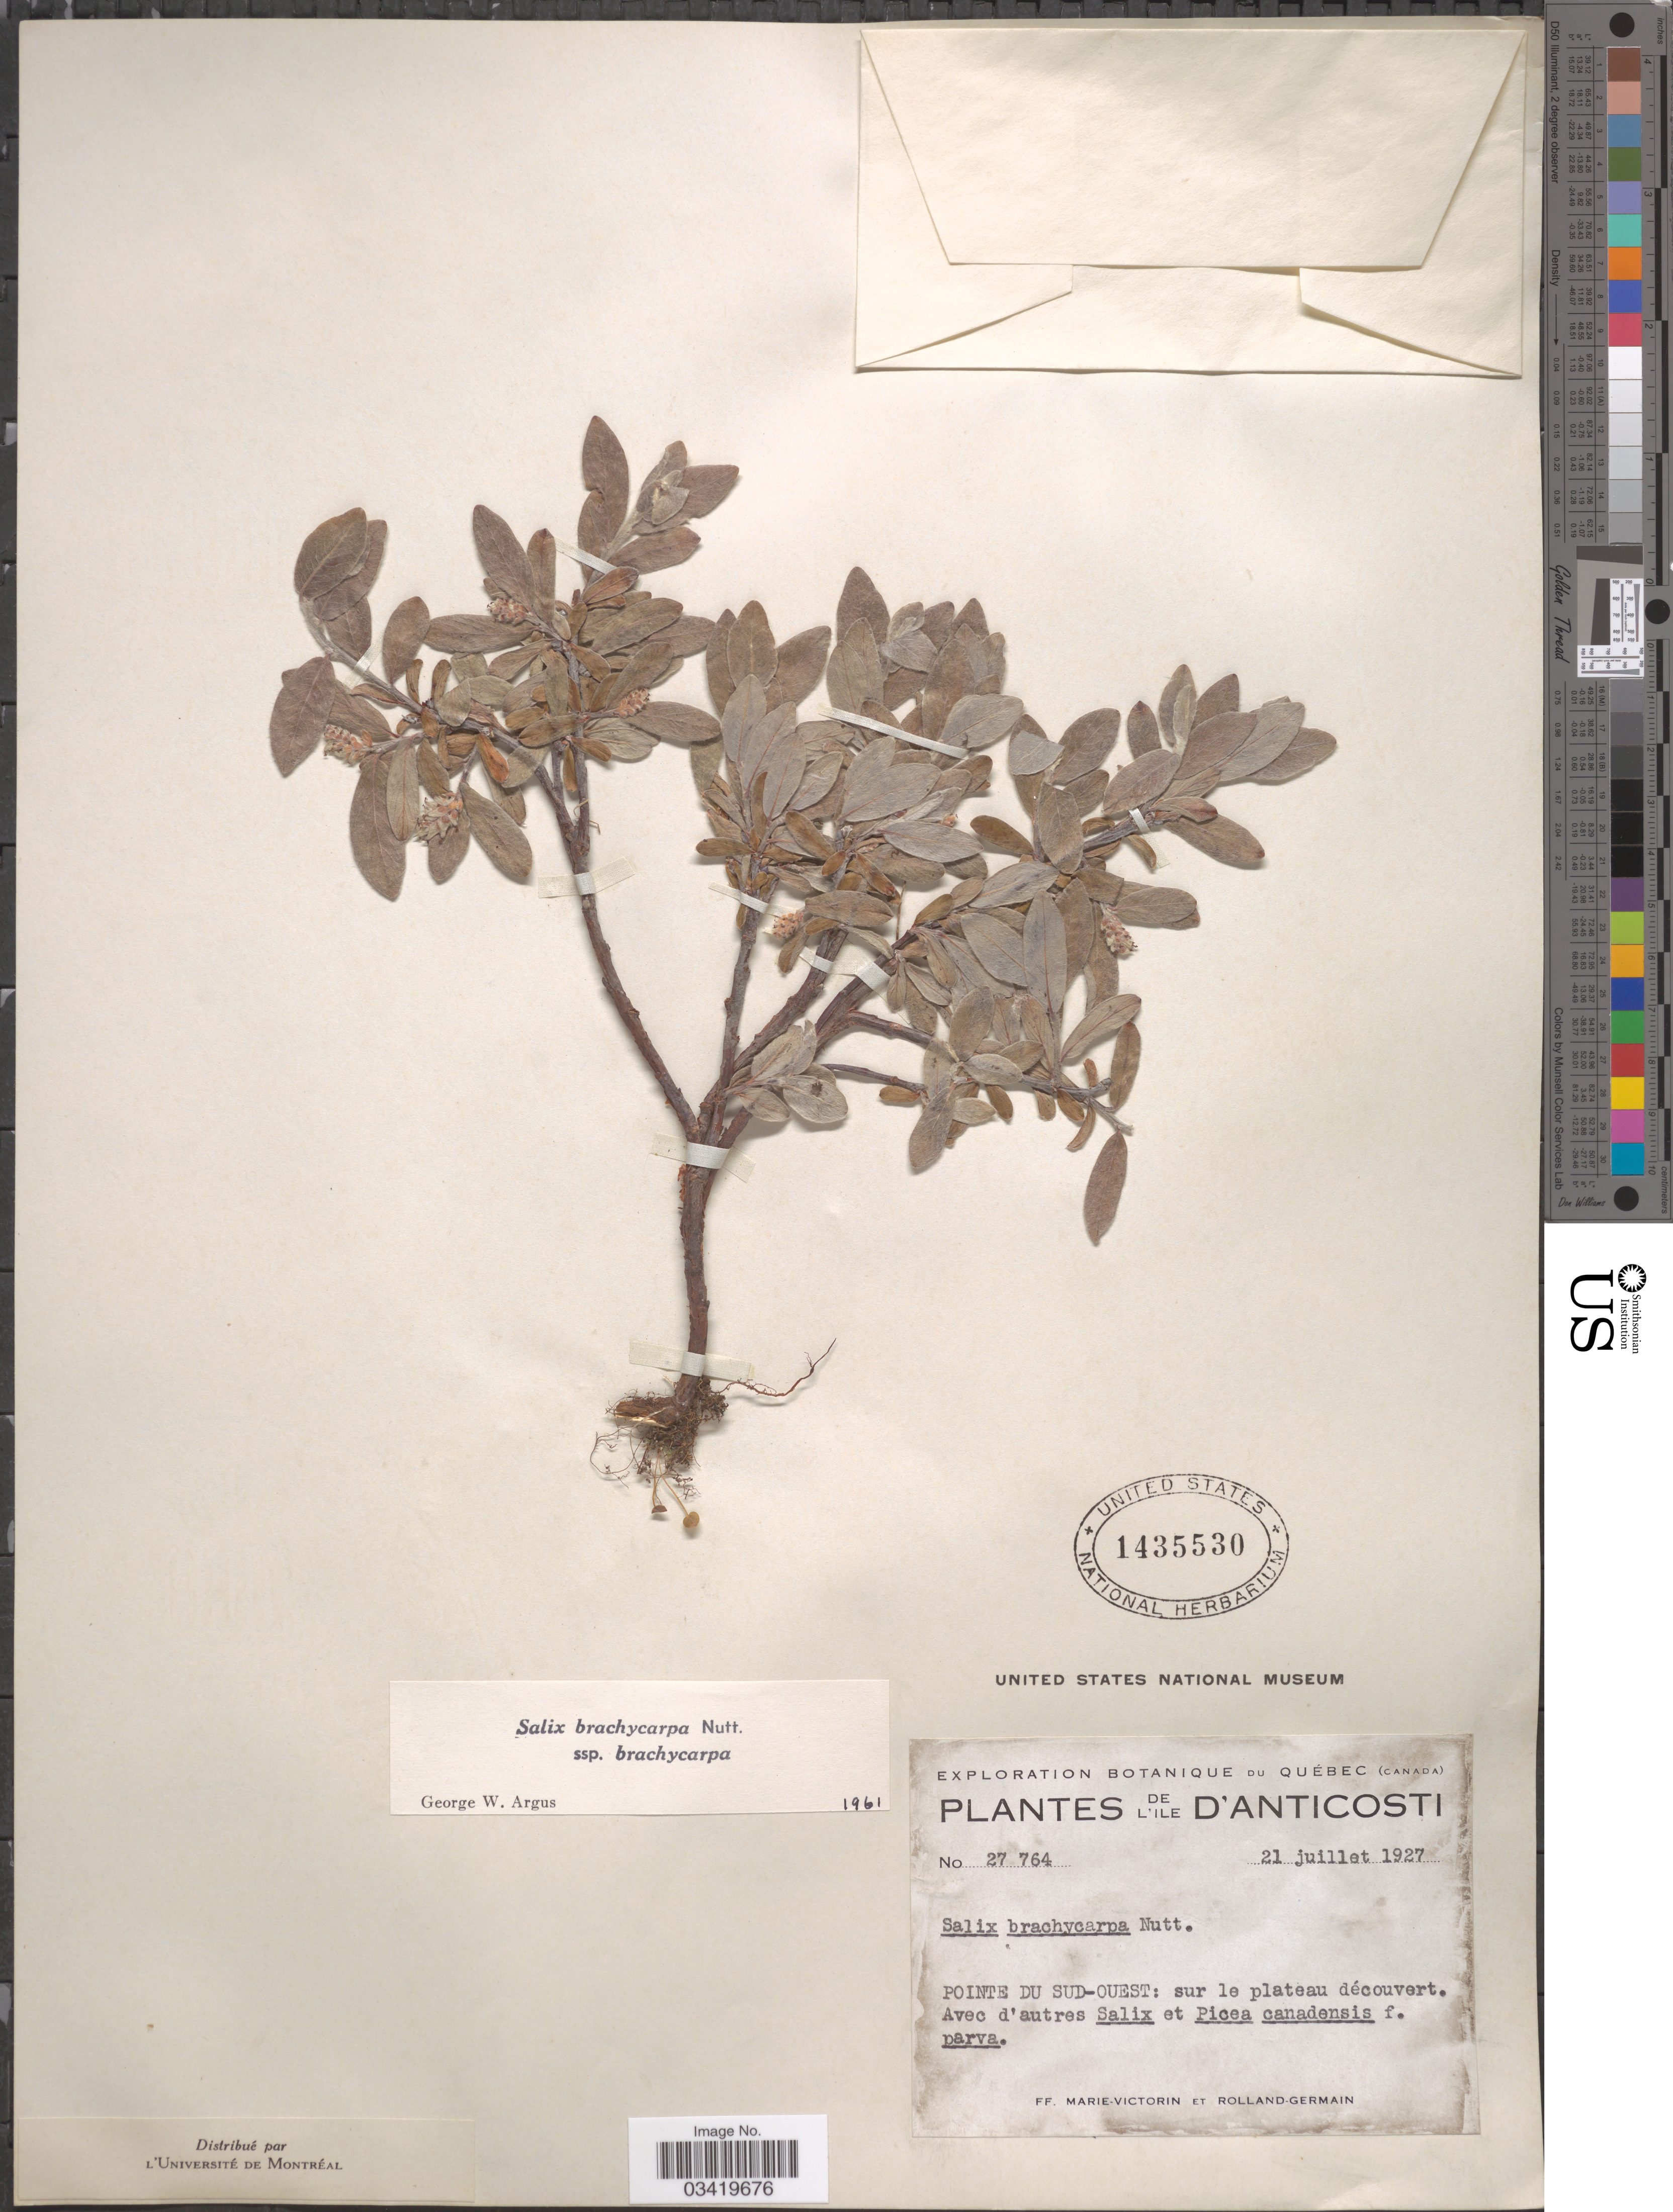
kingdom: Plantae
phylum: Tracheophyta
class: Magnoliopsida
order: Malpighiales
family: Salicaceae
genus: Salix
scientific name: Salix brachycarpa subsp. brachycarpa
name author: Nutt.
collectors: F. Marie-Victorin & Rolland-Germain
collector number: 27764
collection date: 1927-07-21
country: Canada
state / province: Quebec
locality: De L'Ile D'Anticosti. Pointe Du Sud-Ouest: sur le plateau découvert.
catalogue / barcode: US 1435530